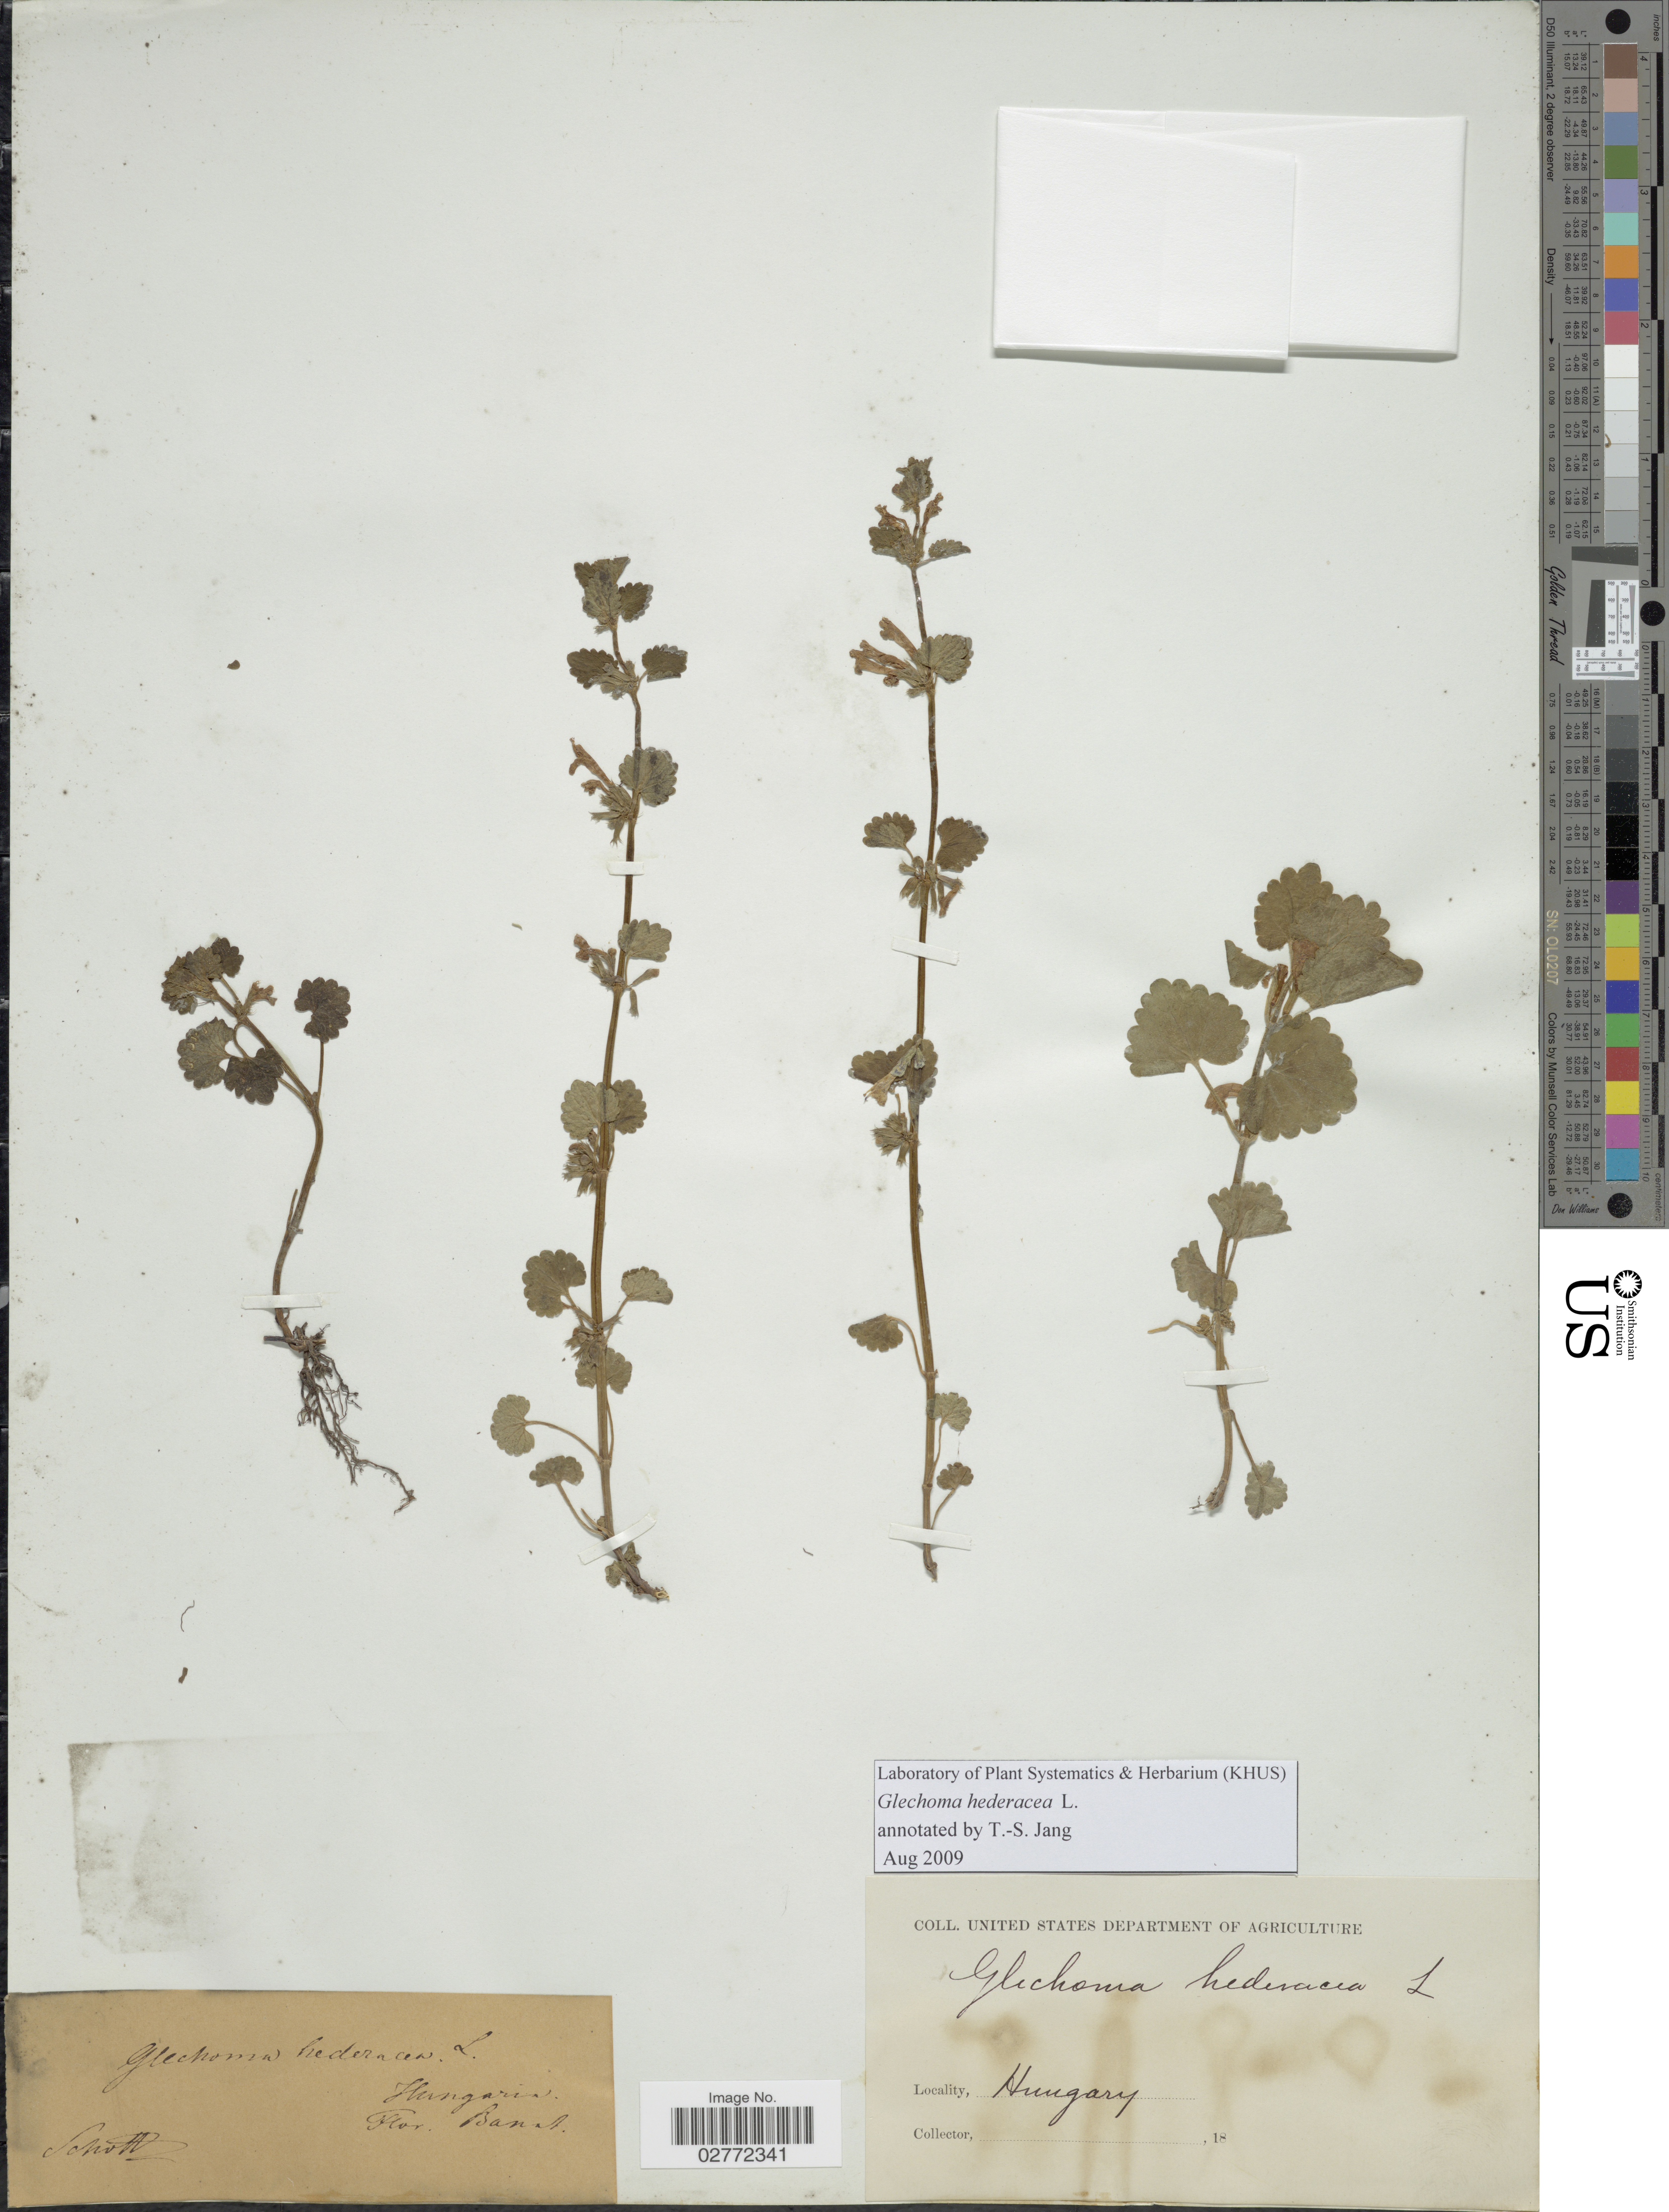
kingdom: Plantae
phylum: Tracheophyta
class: Magnoliopsida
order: Lamiales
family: Lamiaceae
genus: Glechoma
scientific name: Glechoma hederacea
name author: L.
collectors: Schott, --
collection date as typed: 18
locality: Flor. Banat